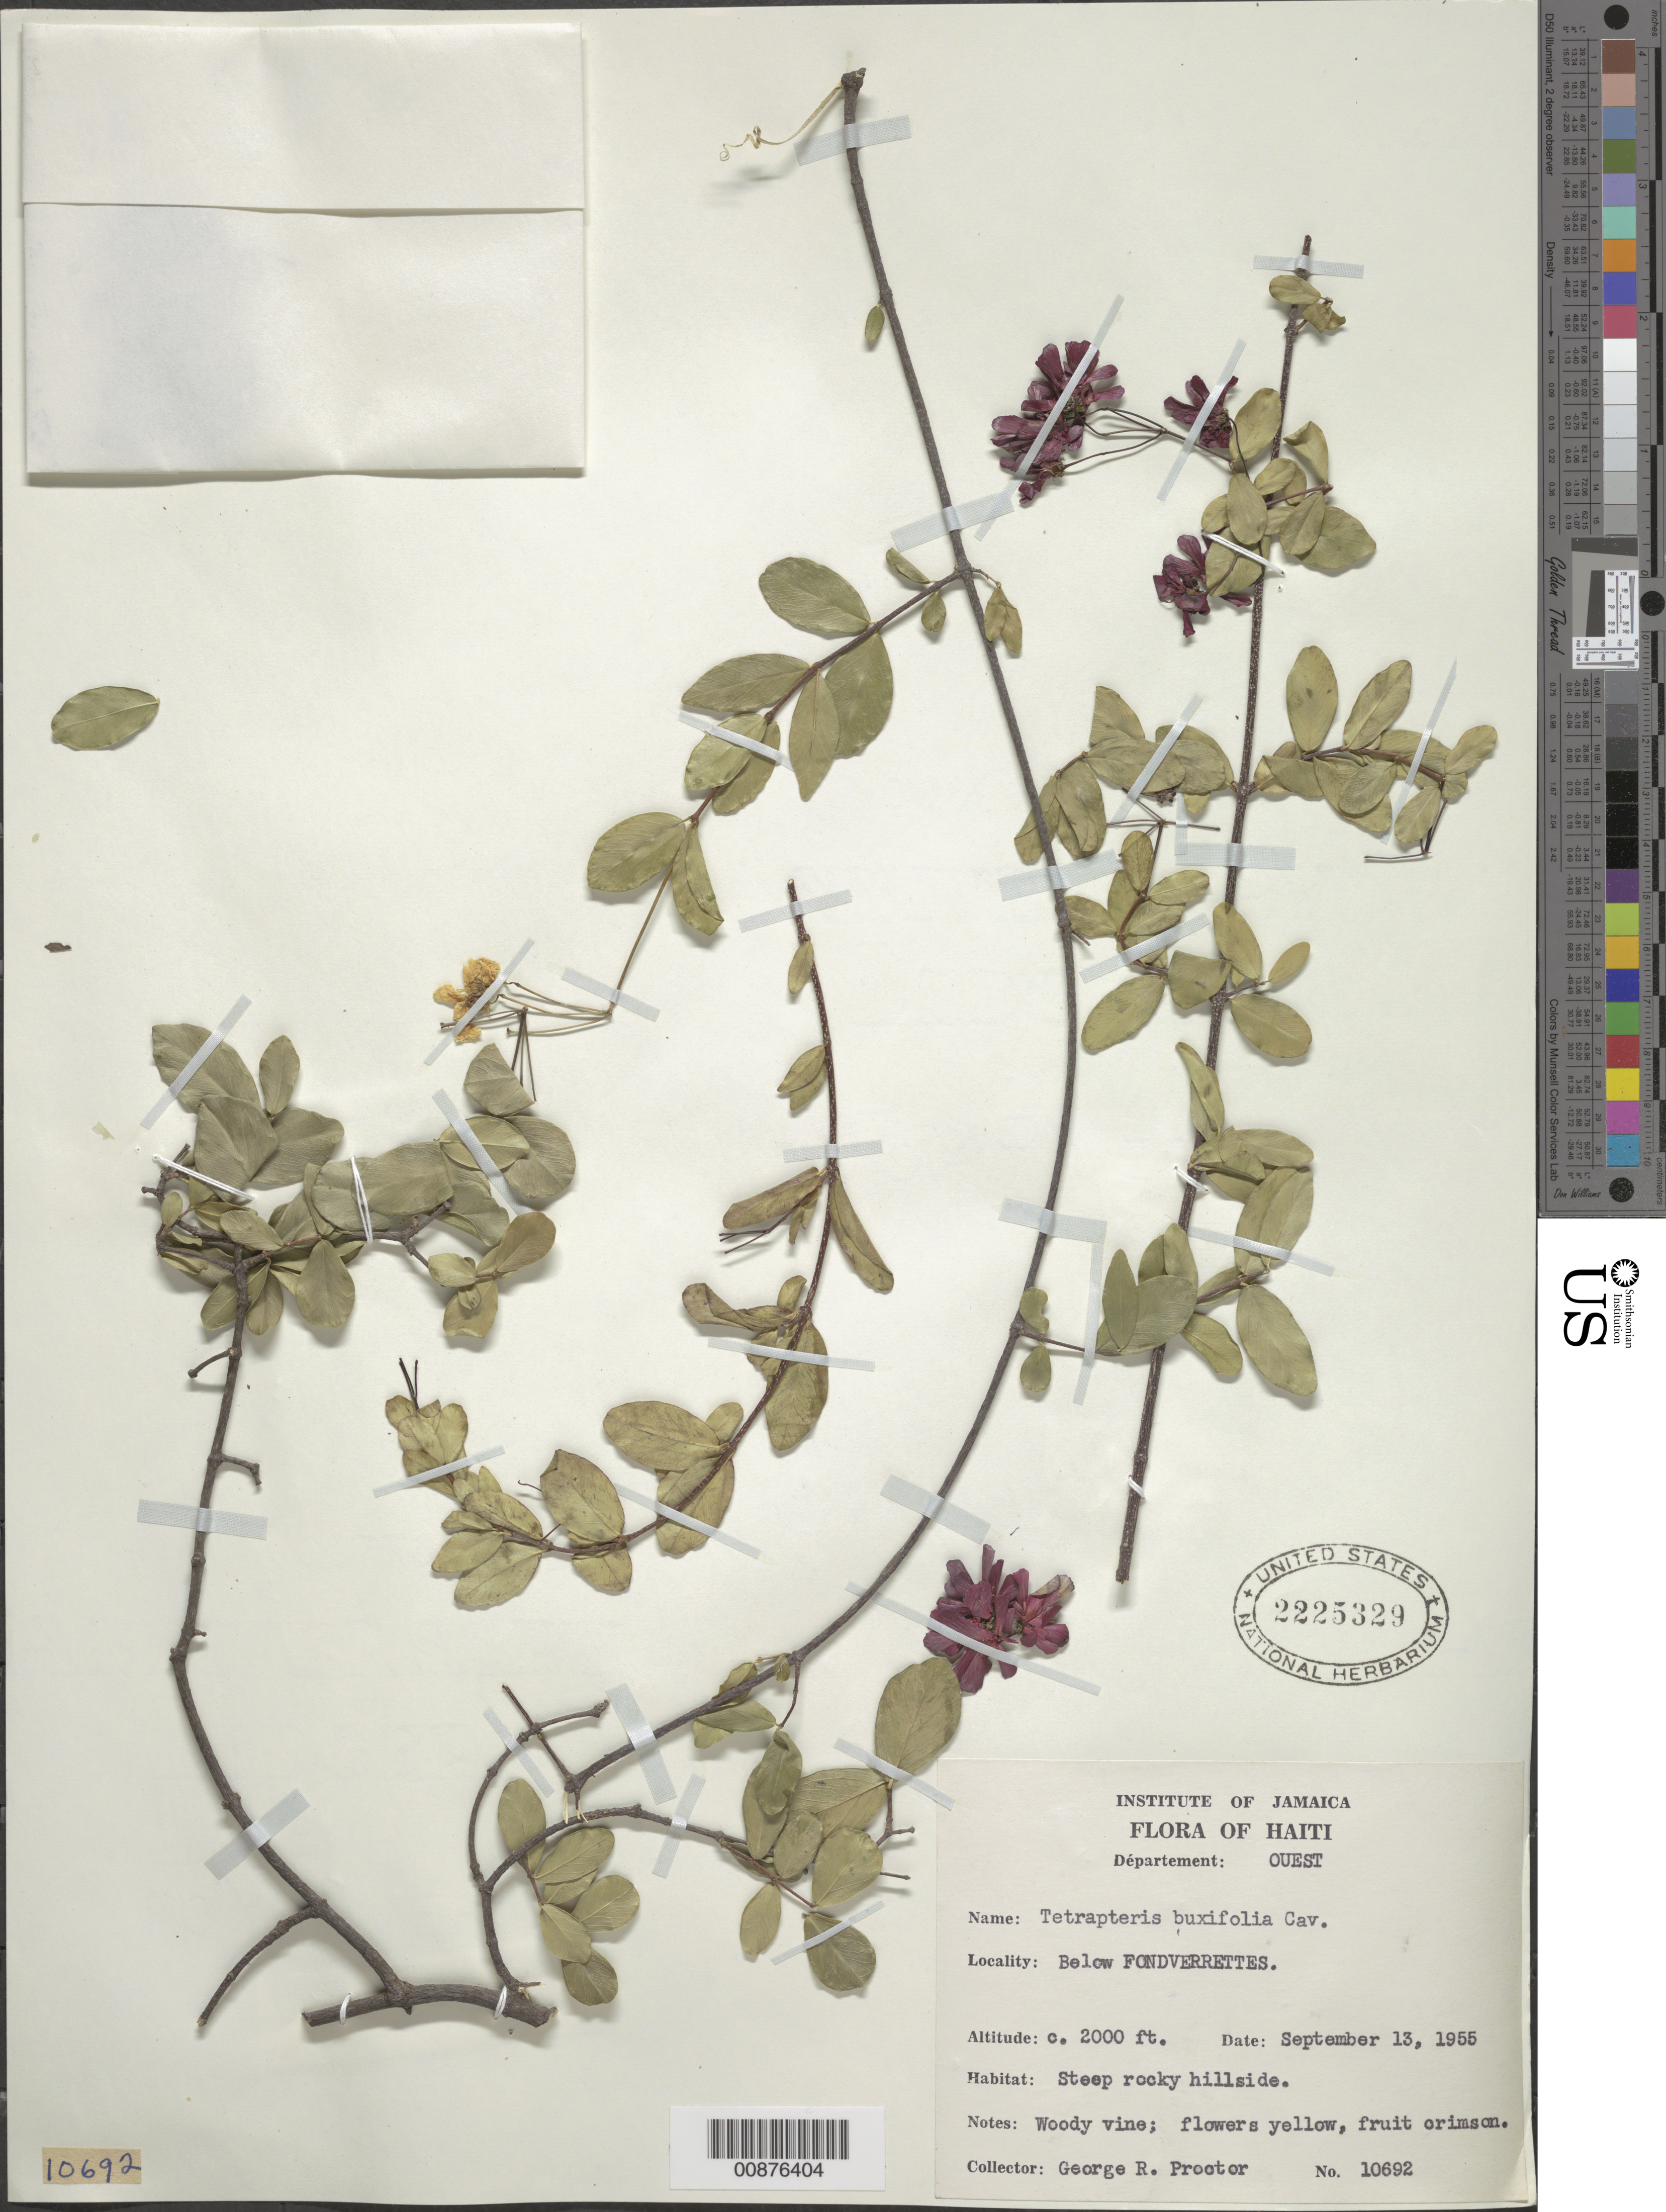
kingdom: Plantae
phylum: Tracheophyta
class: Magnoliopsida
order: Malpighiales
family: Malpighiaceae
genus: Tetrapterys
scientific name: Tetrapterys buxifolia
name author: Cav.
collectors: G. Proctor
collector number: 10692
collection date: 1955-09-13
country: Haiti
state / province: Ouest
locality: Département: Ouest. Below Fondverrettes.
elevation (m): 610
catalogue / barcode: US 2225329